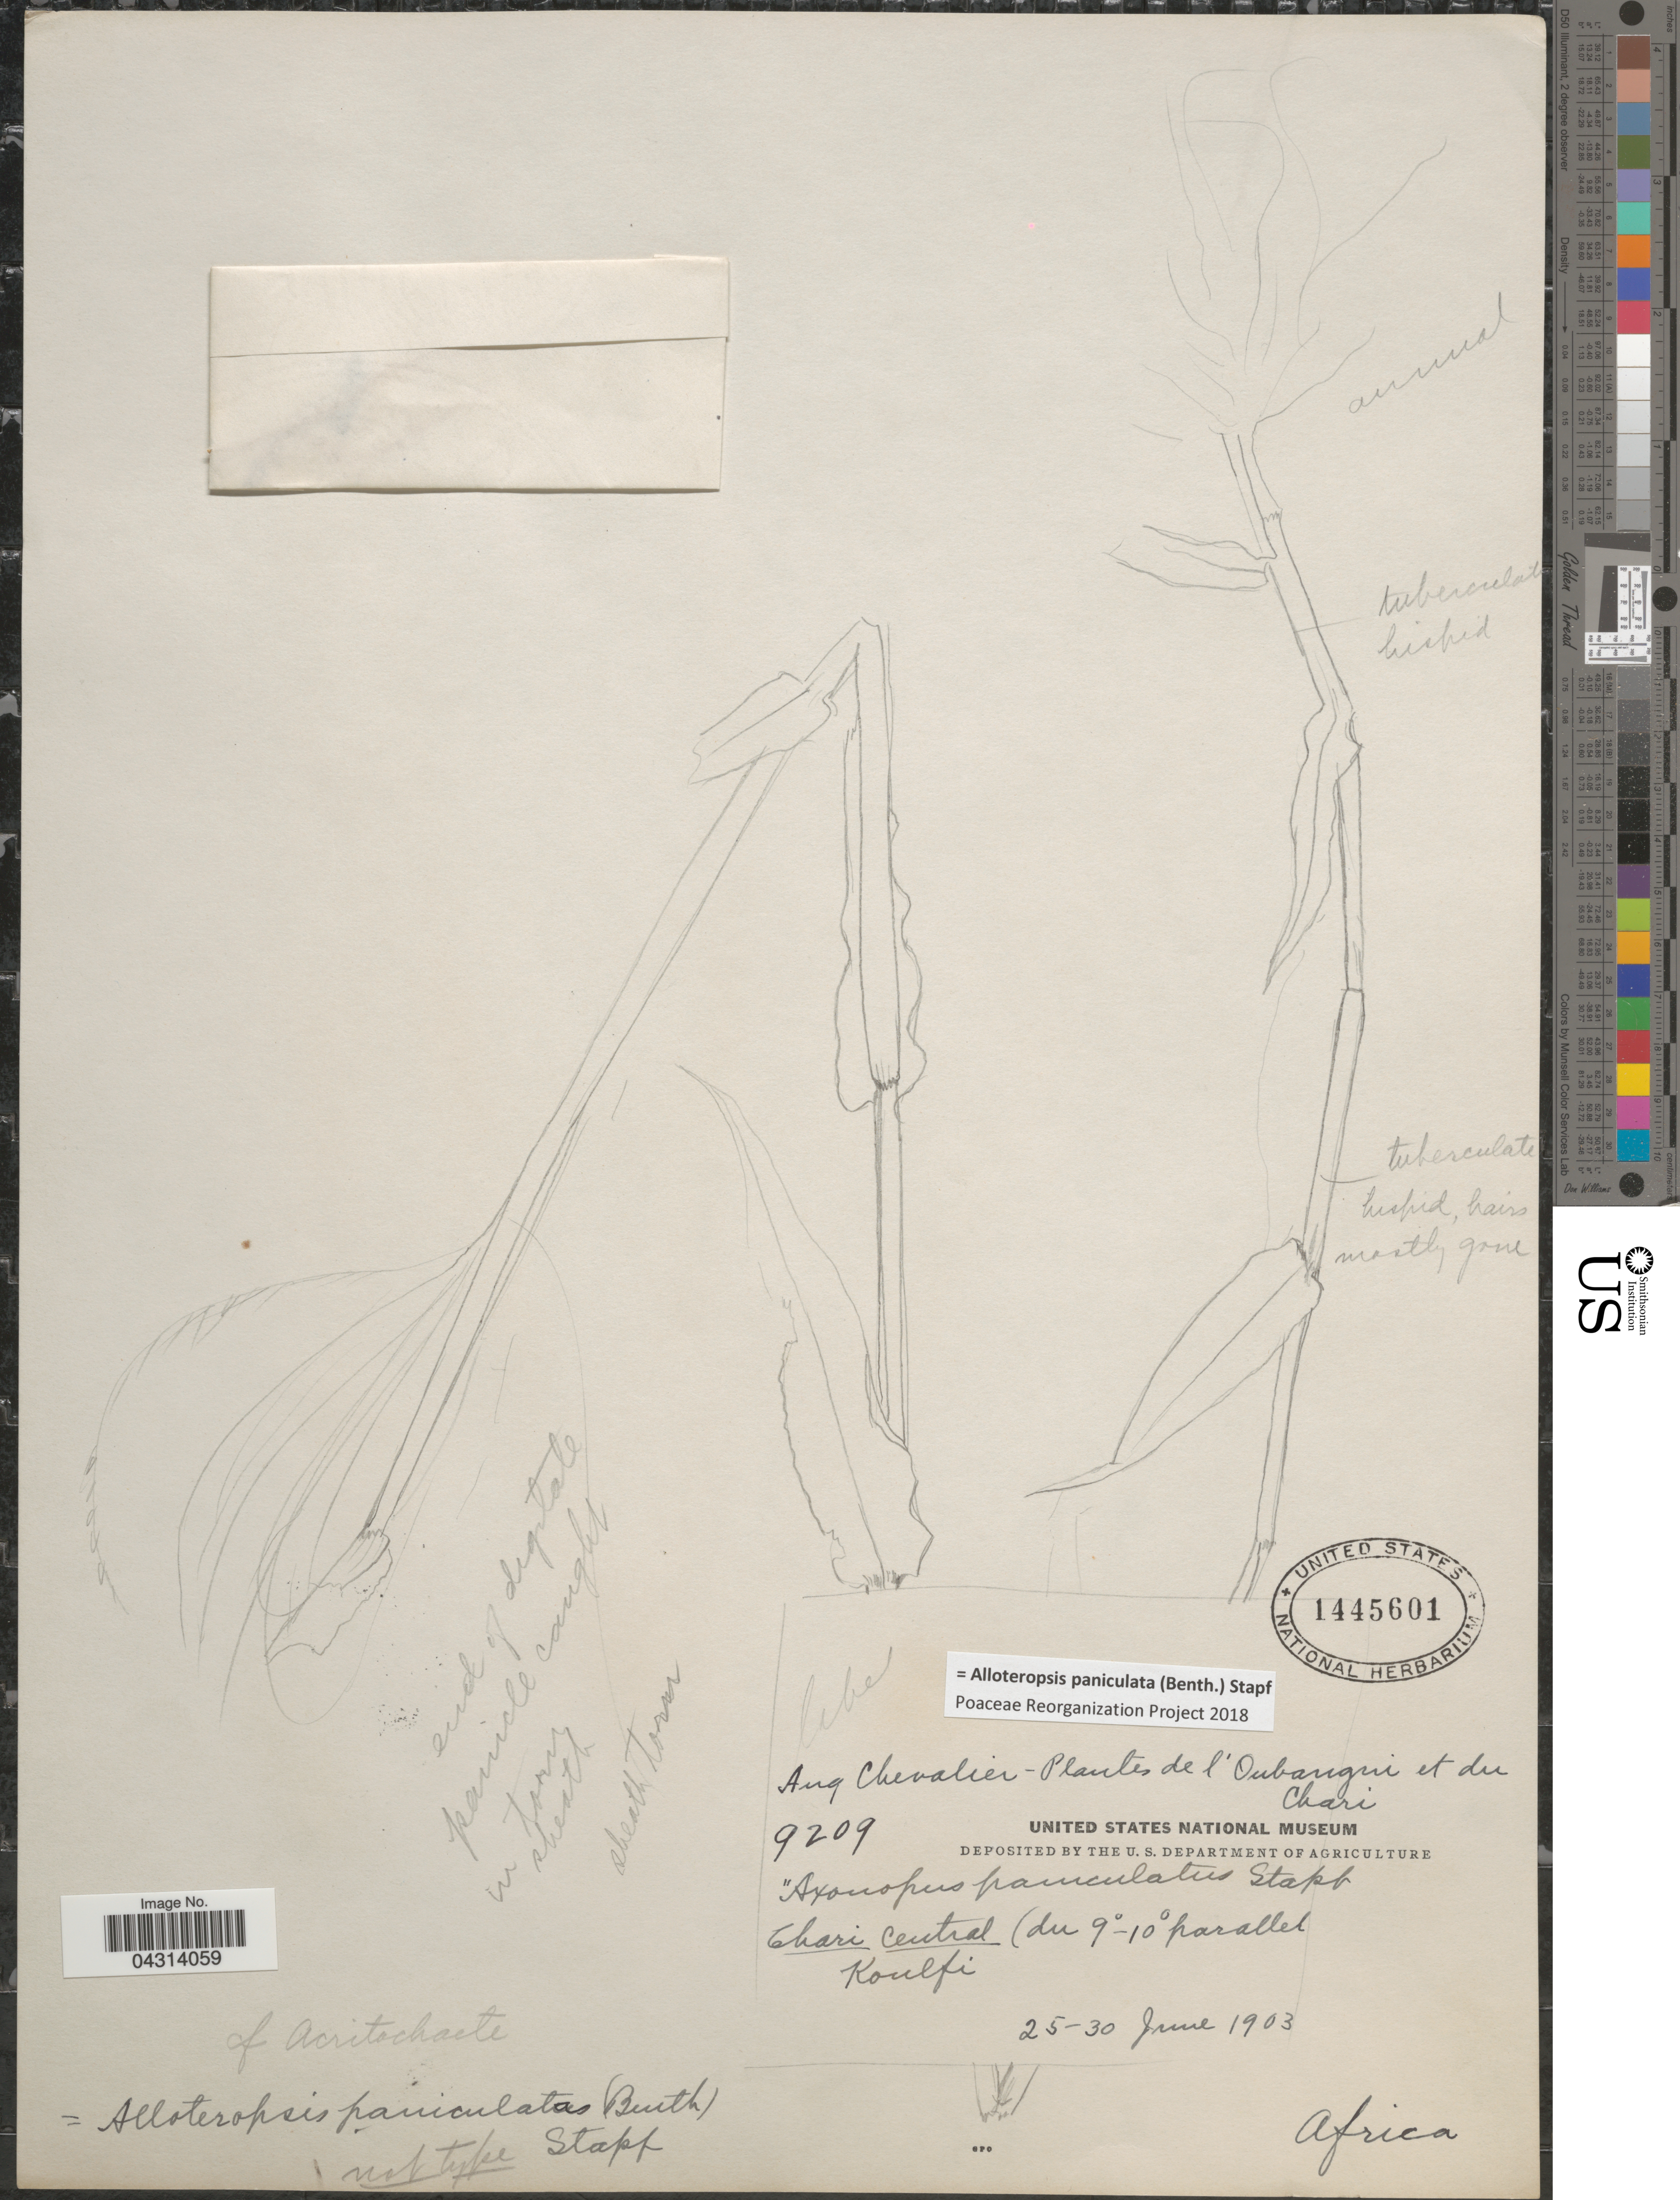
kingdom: Plantae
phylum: Tracheophyta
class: Liliopsida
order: Poales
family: Poaceae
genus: Alloteropsis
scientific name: Alloteropsis paniculata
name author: (Benth.) Stapf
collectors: Chevalier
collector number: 9209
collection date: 1903-06-25/1903-06-30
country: Chad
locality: L'Oubangui et du Chari. Chari Central. Koulfi.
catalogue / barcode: US 1445601